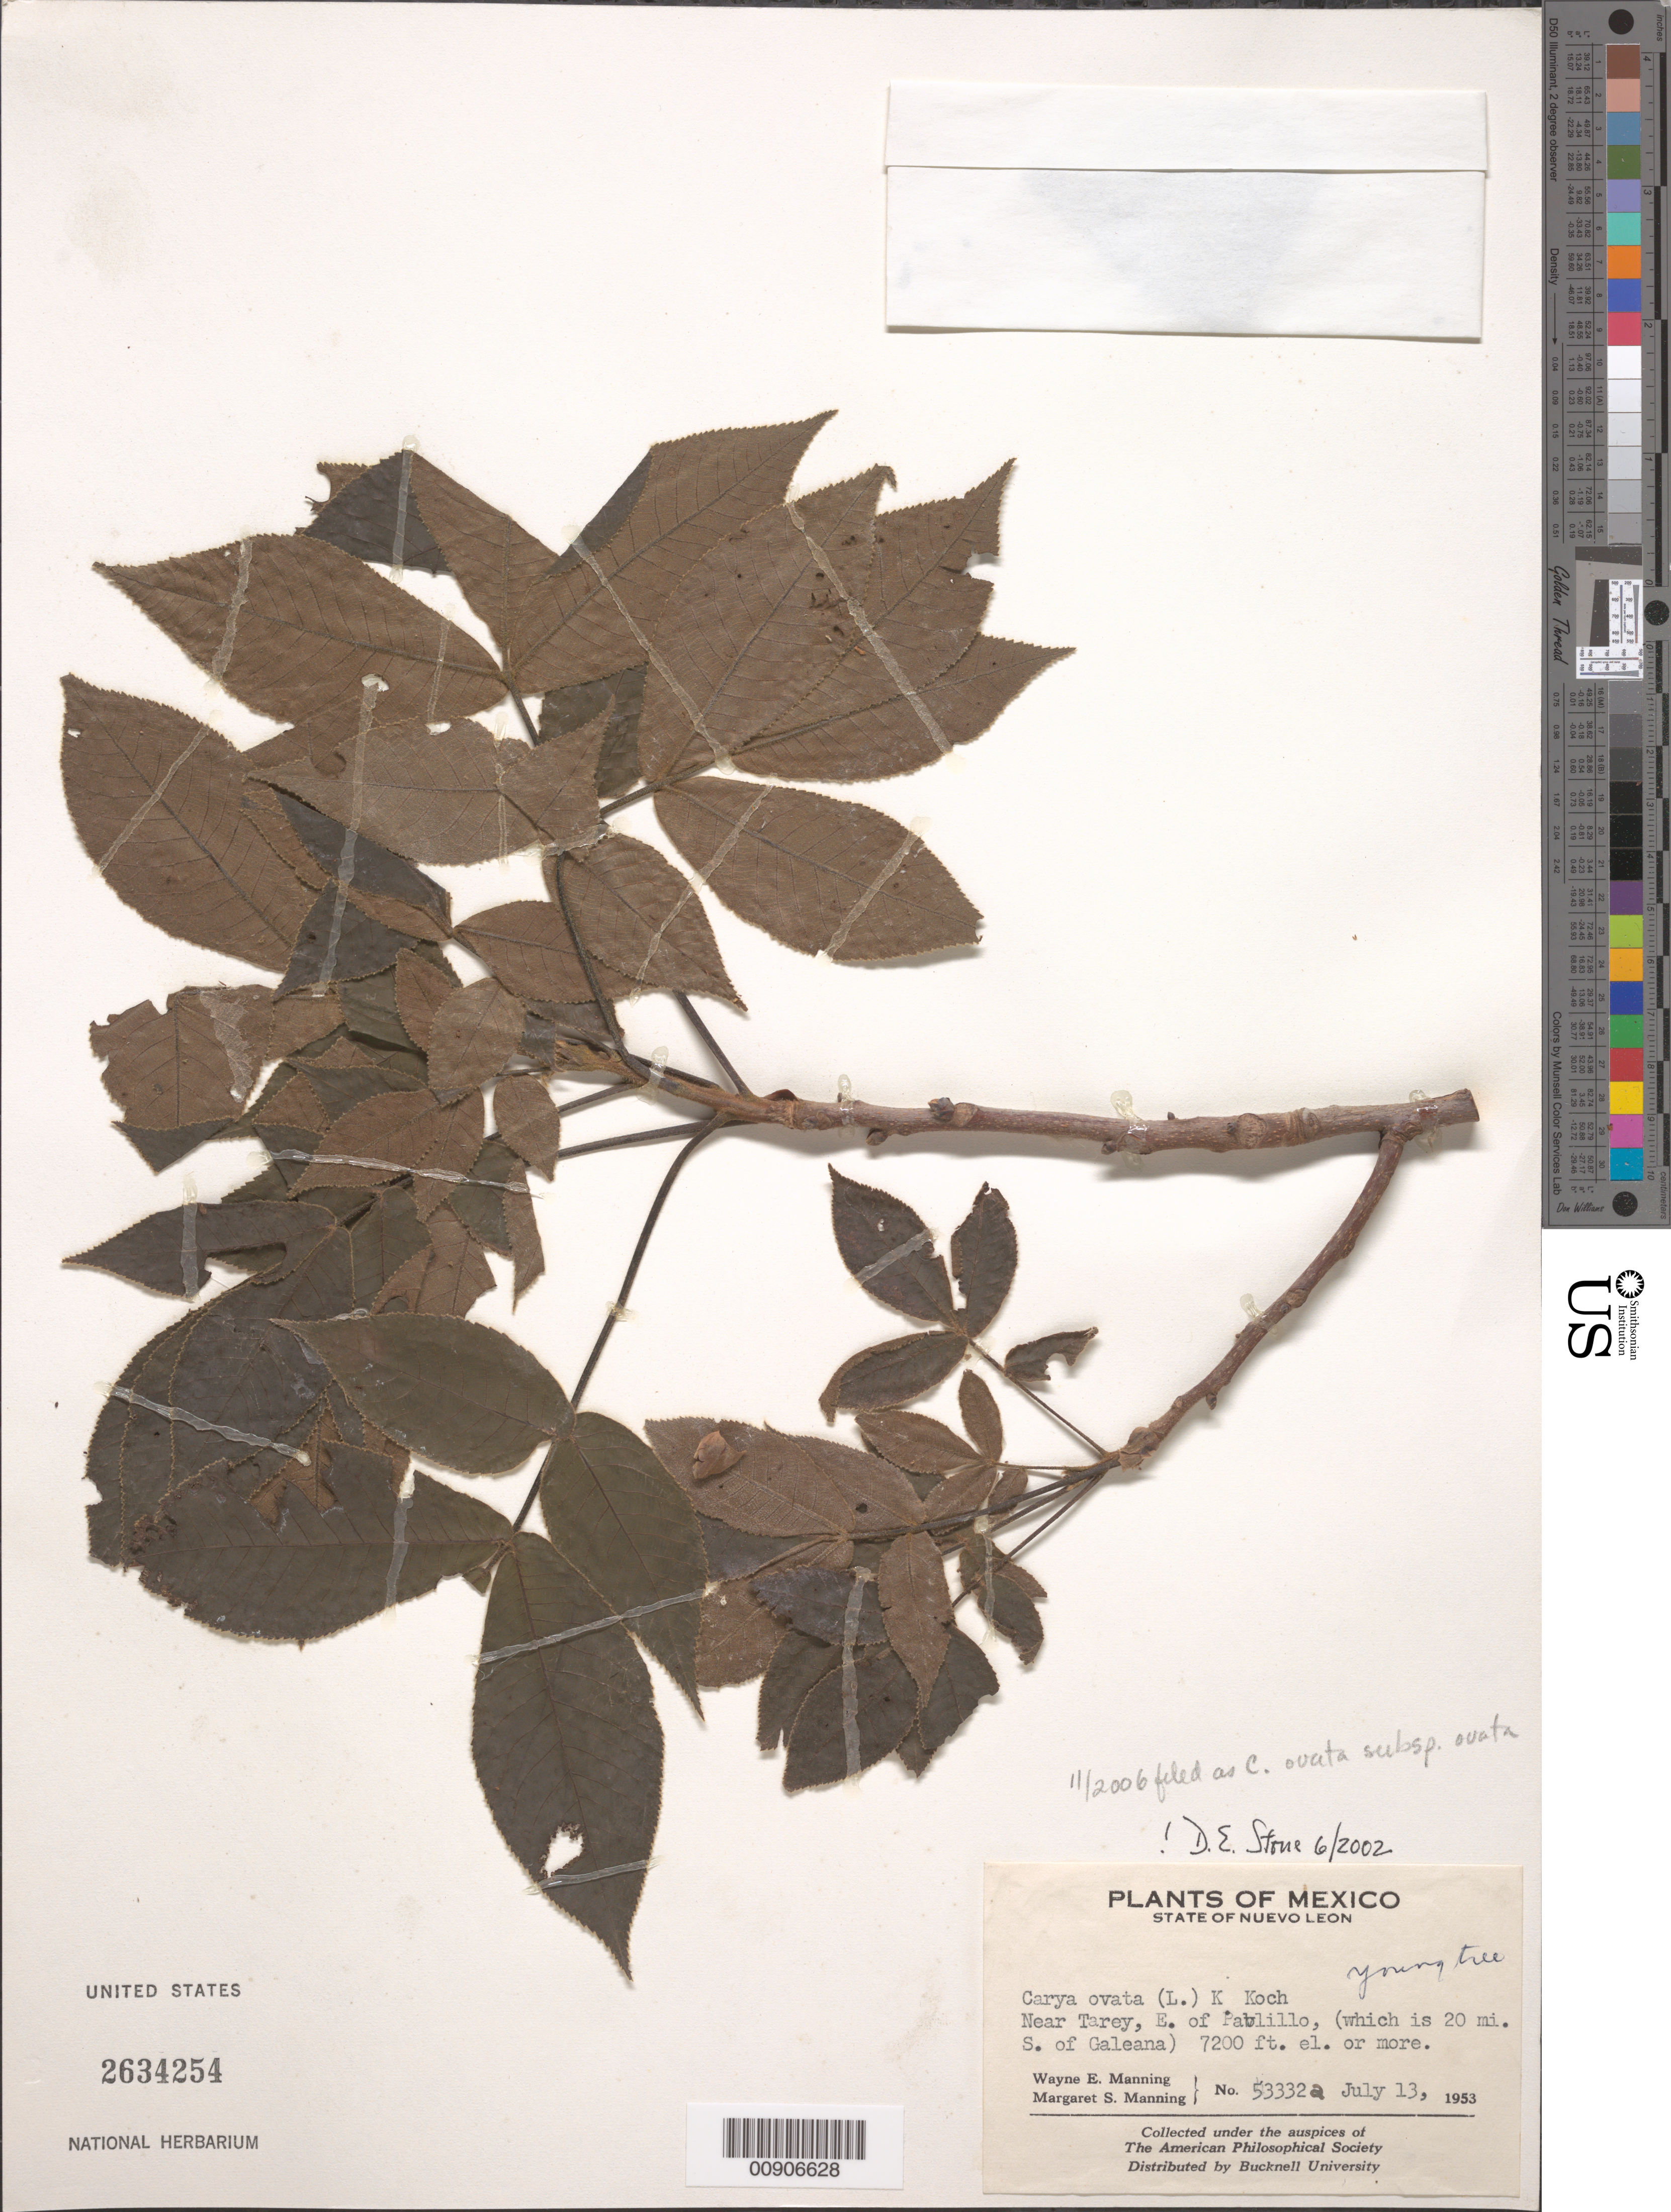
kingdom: Plantae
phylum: Tracheophyta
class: Magnoliopsida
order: Fagales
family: Juglandaceae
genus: Carya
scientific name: Carya ovata subsp. ovata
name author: (Mill.) K. Koch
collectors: W. Manning & Manning, M. S.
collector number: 53332 a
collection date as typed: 13 Jul 1953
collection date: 1953-07-13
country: Mexico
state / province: Nuevo León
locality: Nuevo León: Near Tarey, E. of Pablillo (which is 20 mi. S of Galeana).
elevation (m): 2195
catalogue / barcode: US 2634254